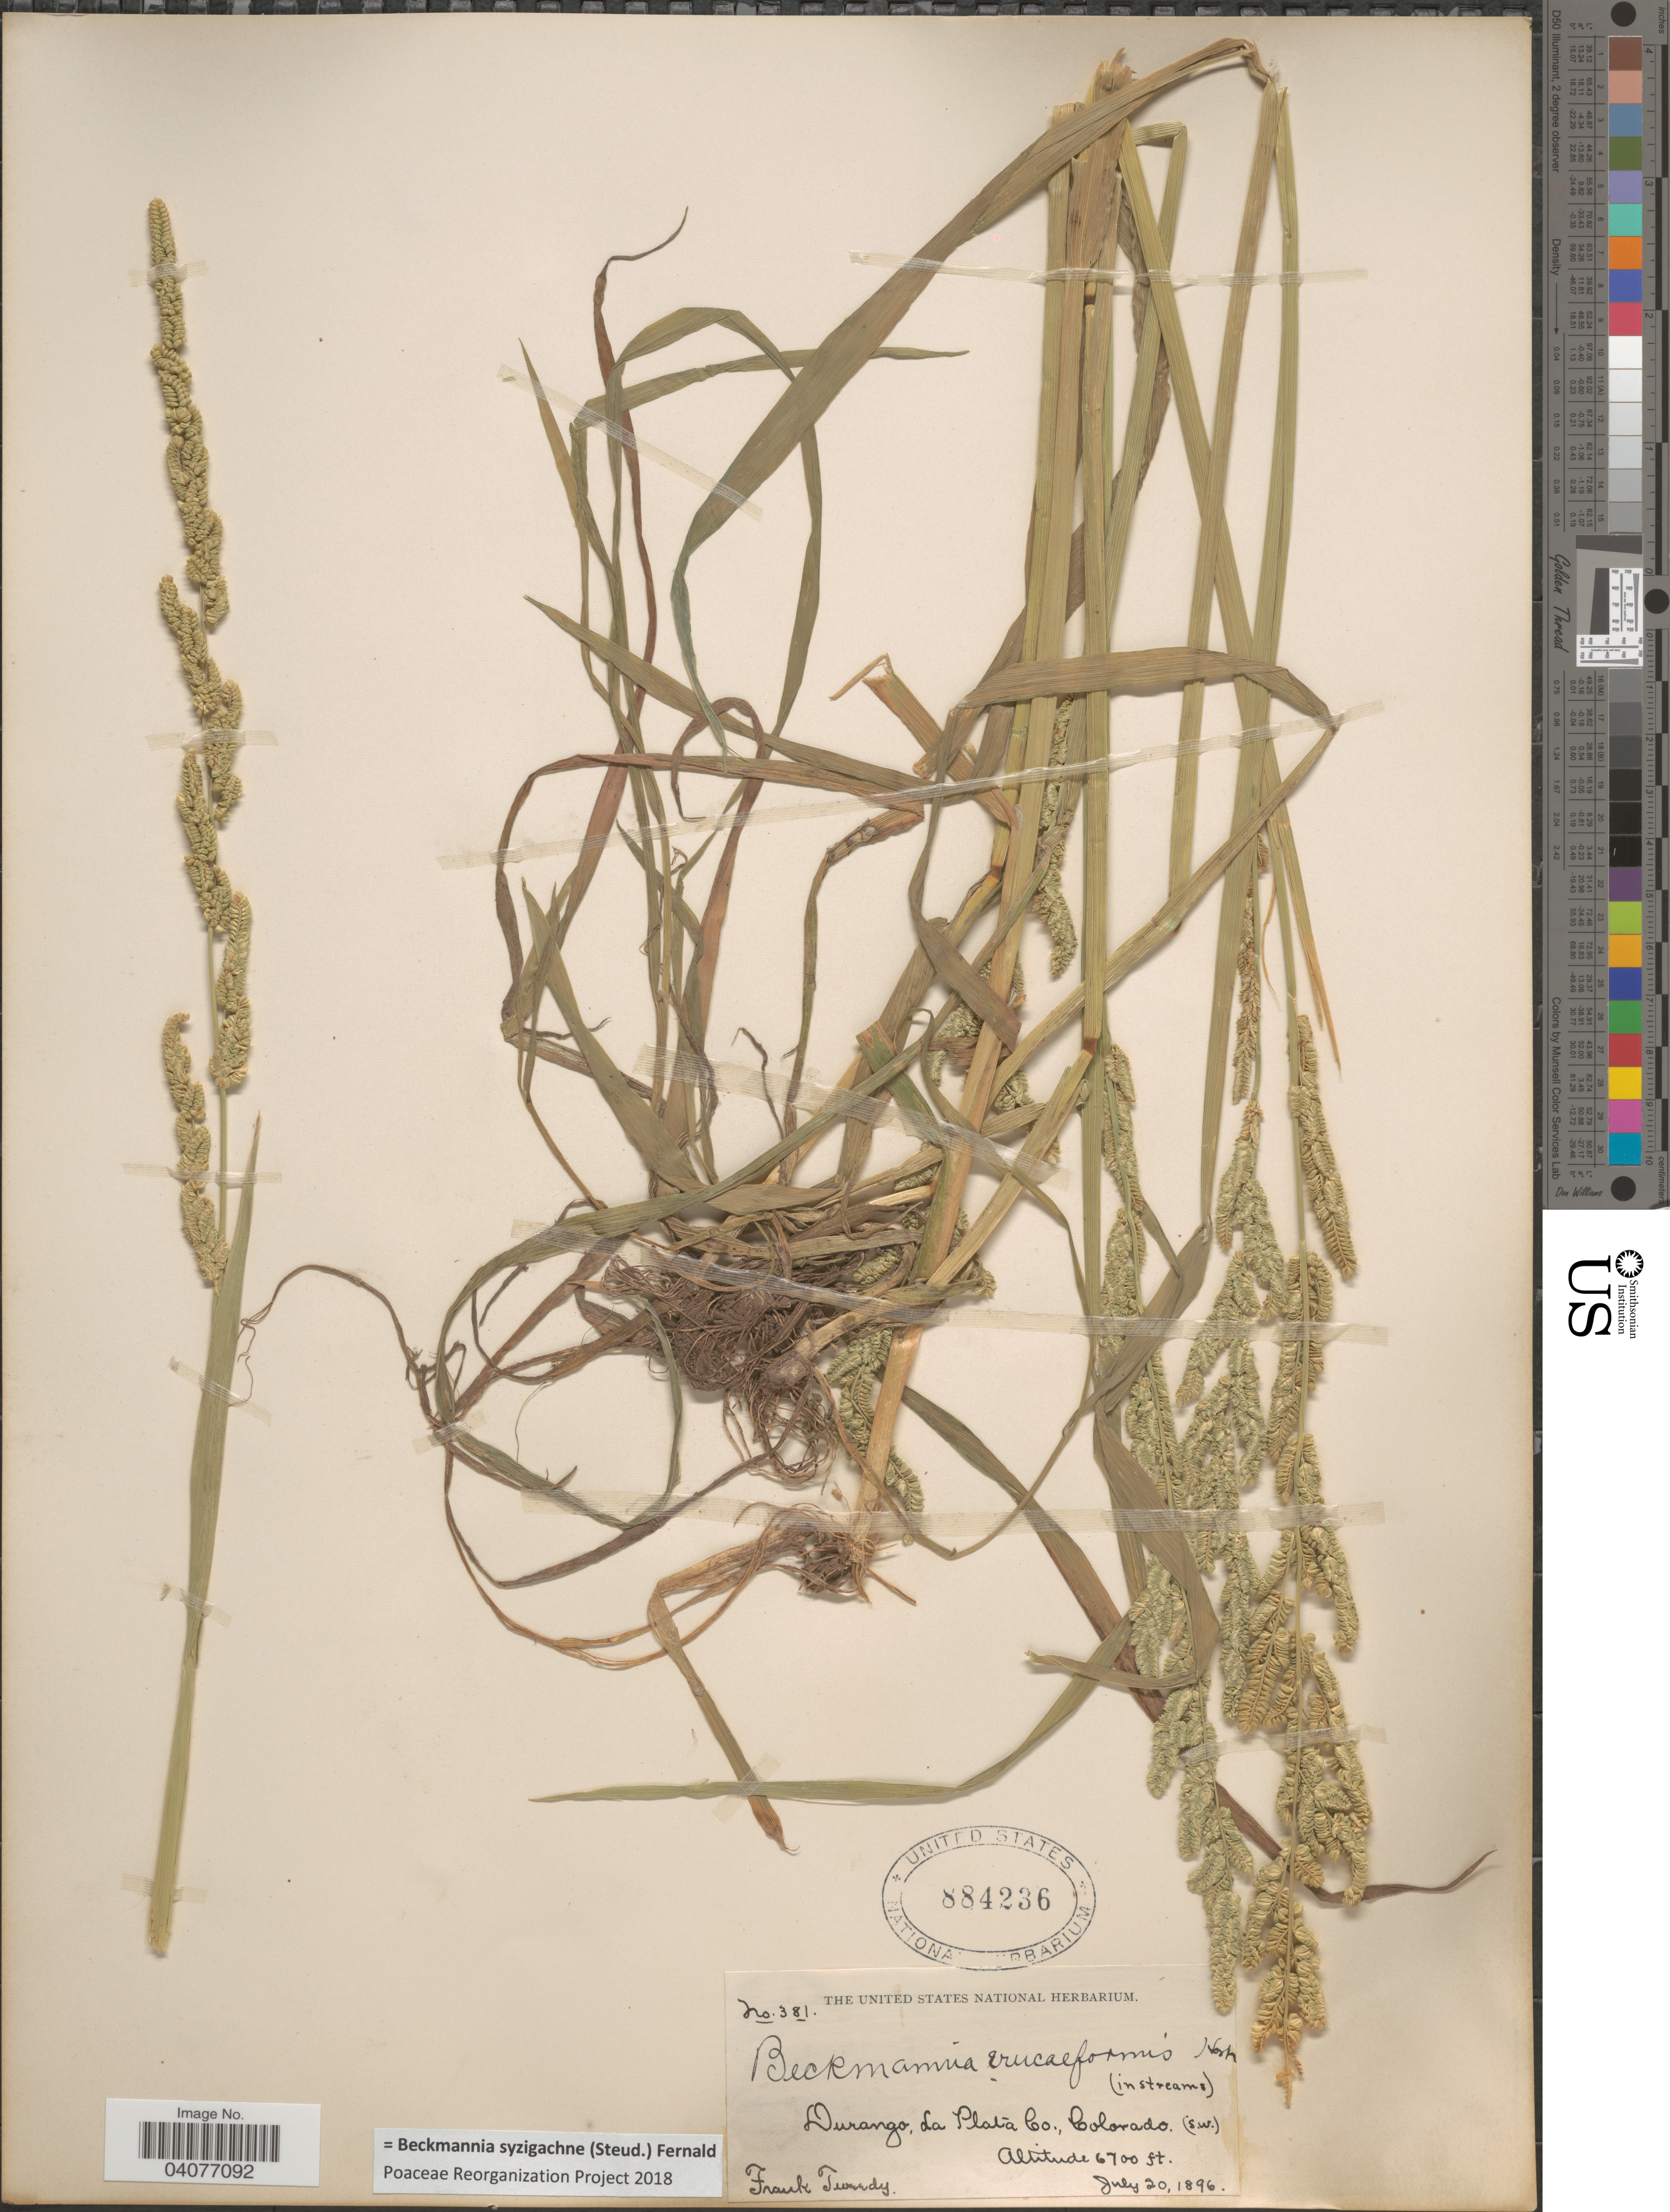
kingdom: Plantae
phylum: Tracheophyta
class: Liliopsida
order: Poales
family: Poaceae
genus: Beckmannia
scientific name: Beckmannia syzigachne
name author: (Steud.) Fernald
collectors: F. Tweedy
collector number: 381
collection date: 1896-07-20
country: United States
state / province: Colorado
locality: Durango, La Plata Co., (s.w.).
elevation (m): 2042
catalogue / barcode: US 884236